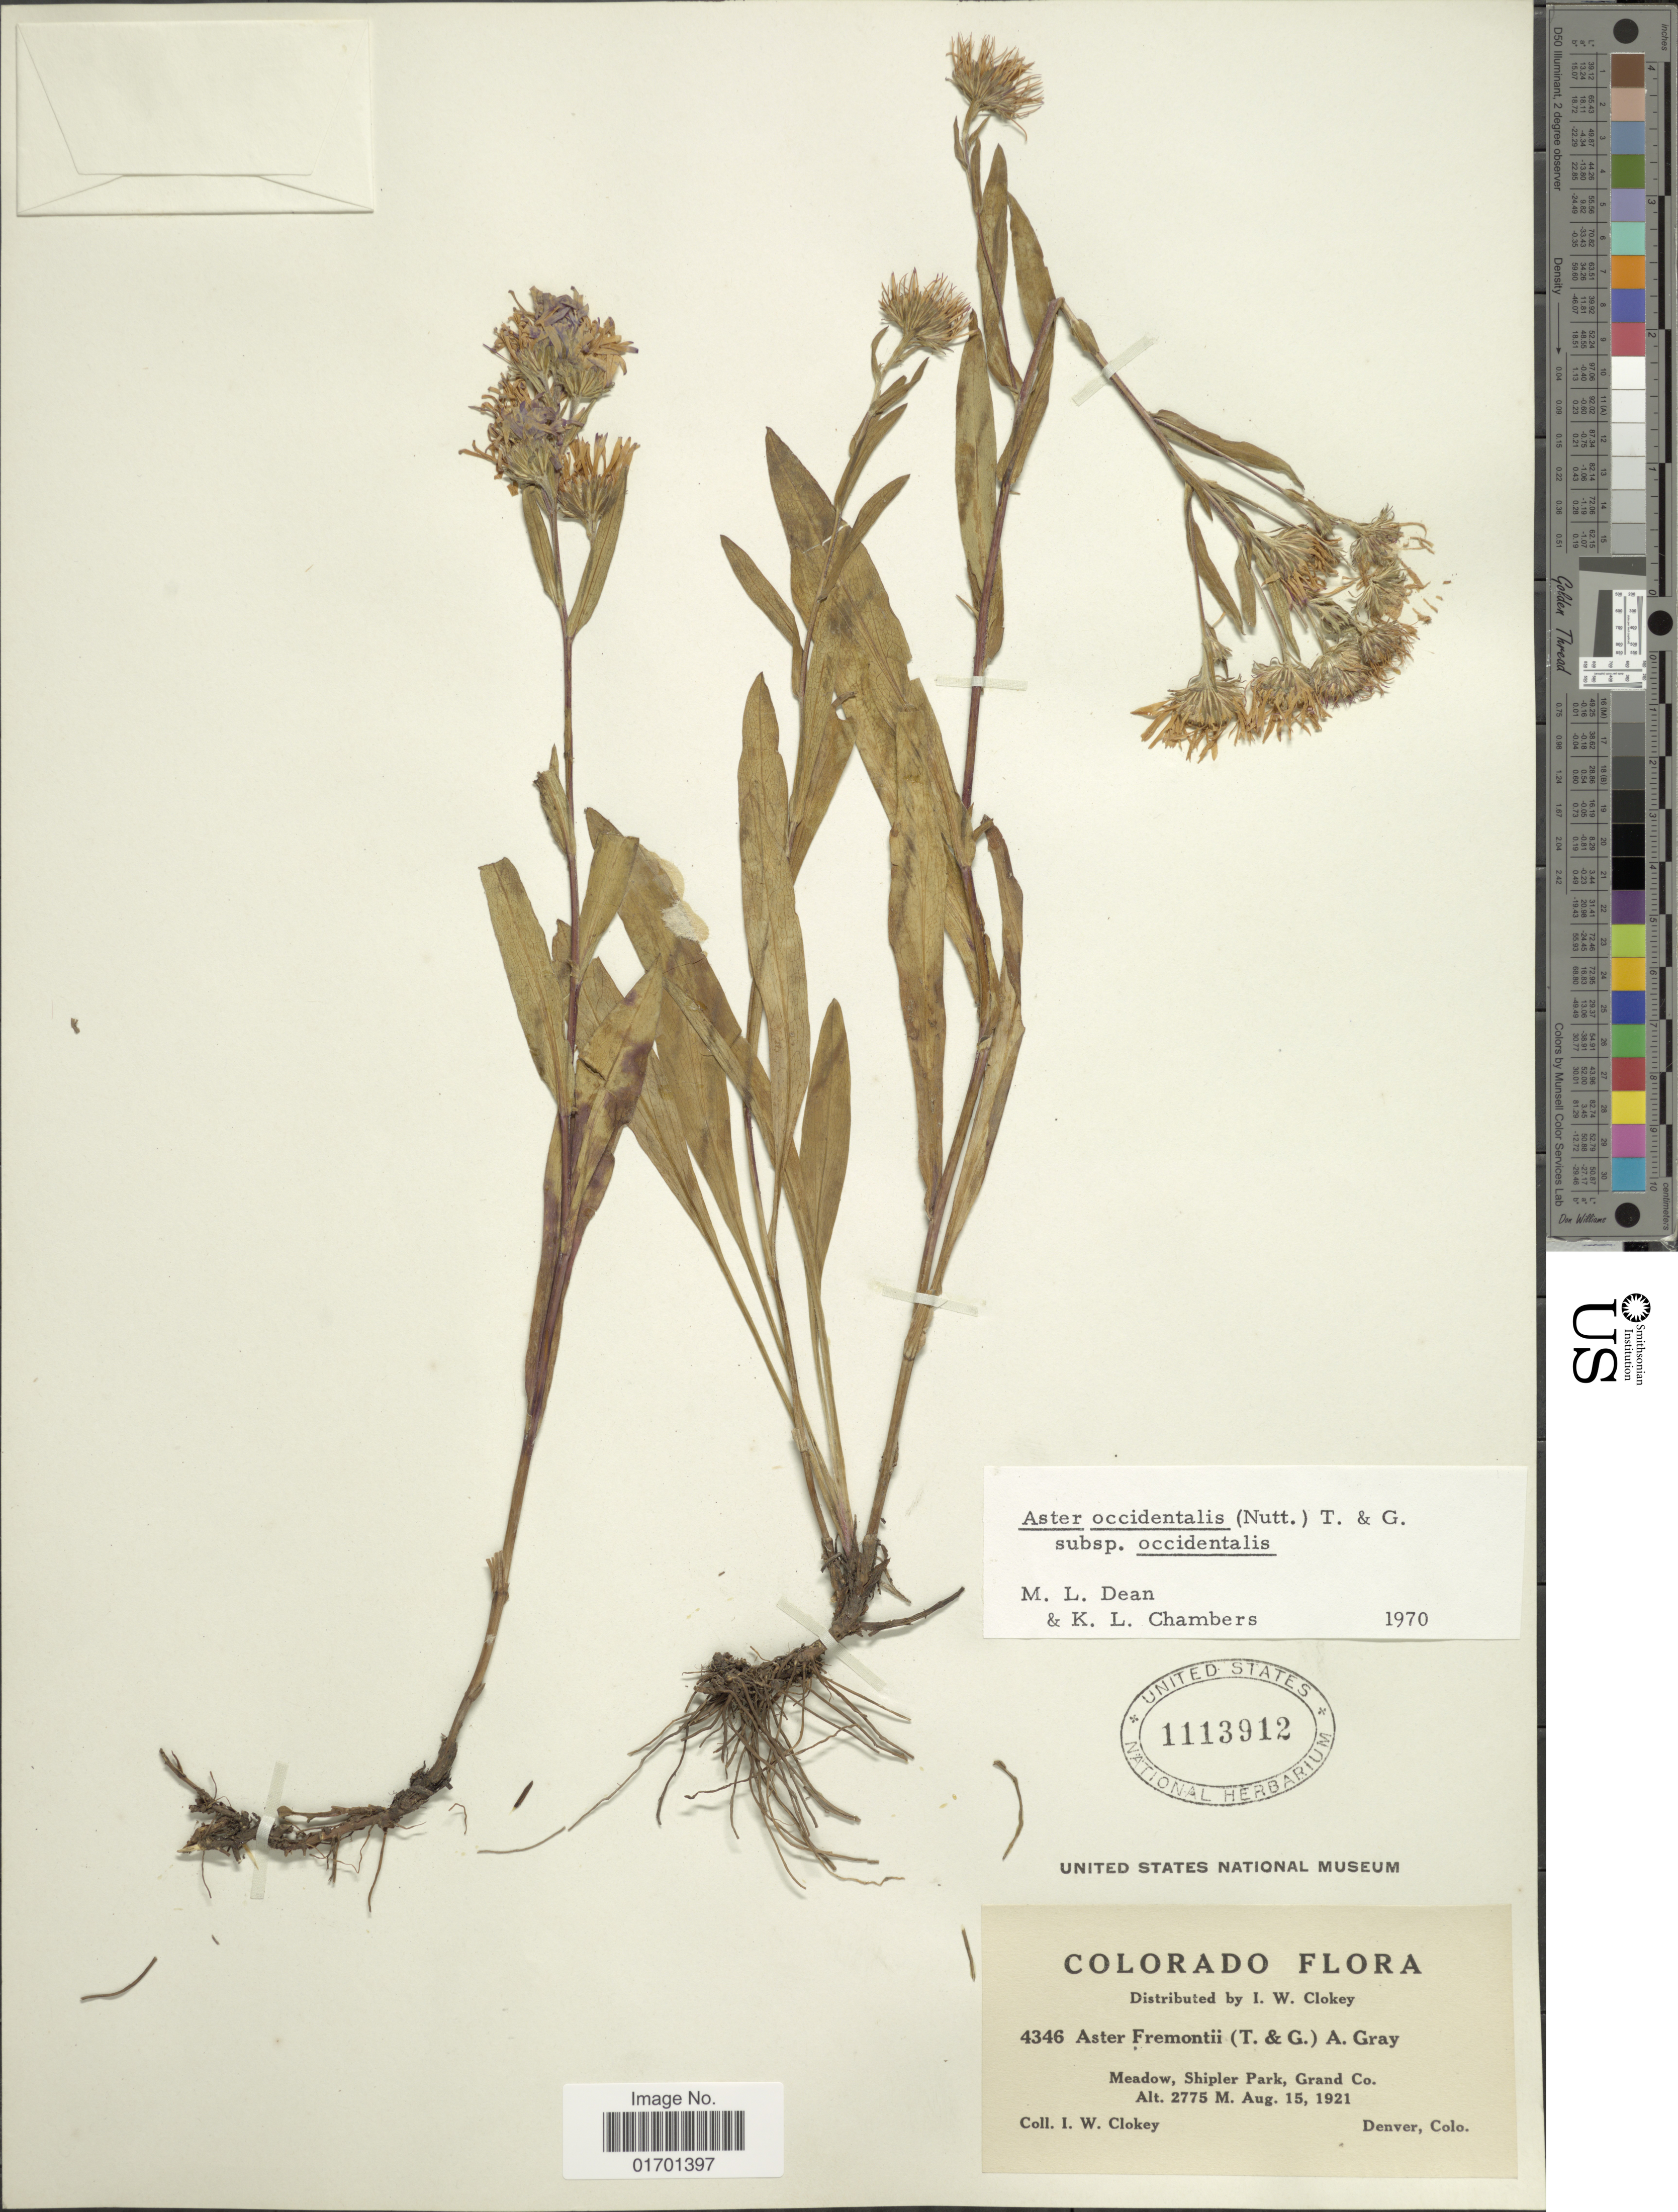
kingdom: Plantae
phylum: Tracheophyta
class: Magnoliopsida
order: Asterales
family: Asteraceae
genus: Symphyotrichum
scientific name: Symphyotrichum spathulatum var. spathulatum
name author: (Lindl.) G.L. Nesom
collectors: I. W. Clokey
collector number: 4346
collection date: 1921-08-15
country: United States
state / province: Colorado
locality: Meadow, Shipler Park, Grand Co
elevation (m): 2775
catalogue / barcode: US 1113912